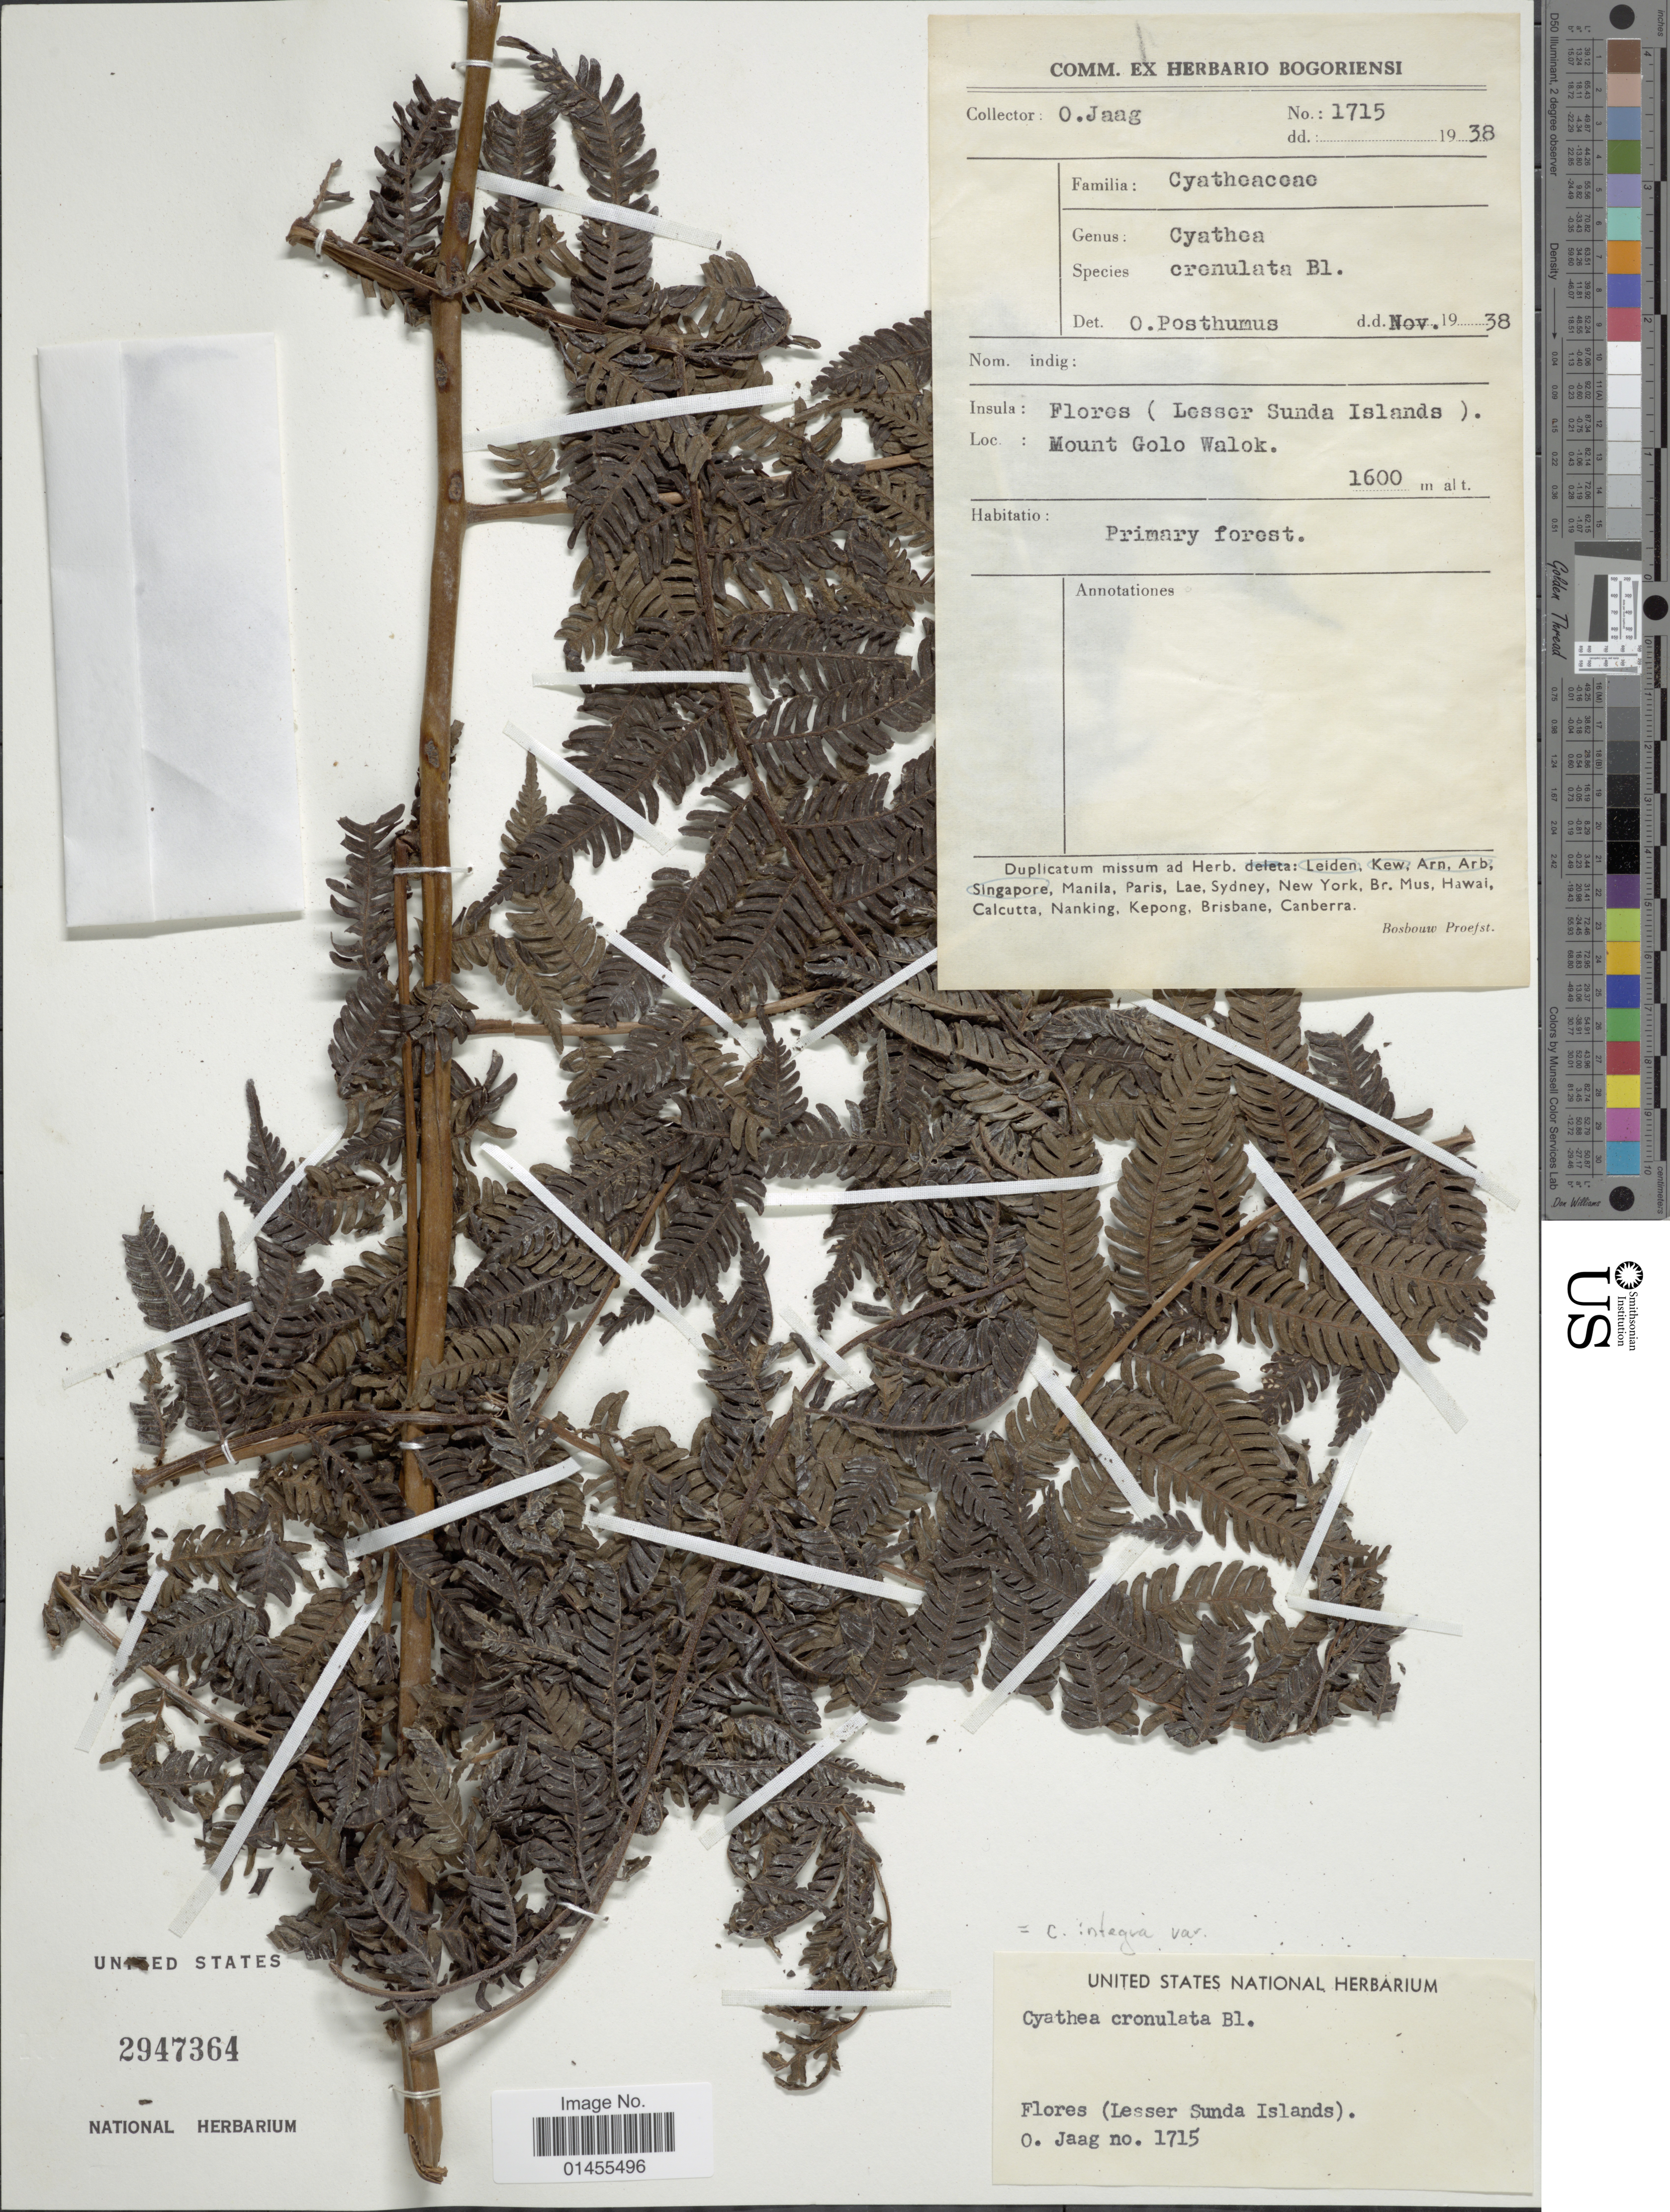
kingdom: Plantae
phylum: Tracheophyta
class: Polypodiopsida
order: Cyatheales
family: Cyatheaceae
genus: Alsophila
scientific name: Alsophila crenulata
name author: Mett. ex Hook.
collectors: O. Jaag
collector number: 1715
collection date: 1938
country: Indonesia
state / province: Nusa Tenggara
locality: Insula Flores Lesser Sunda Islands, Mount Golo Walok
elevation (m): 1600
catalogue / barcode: US 2947364